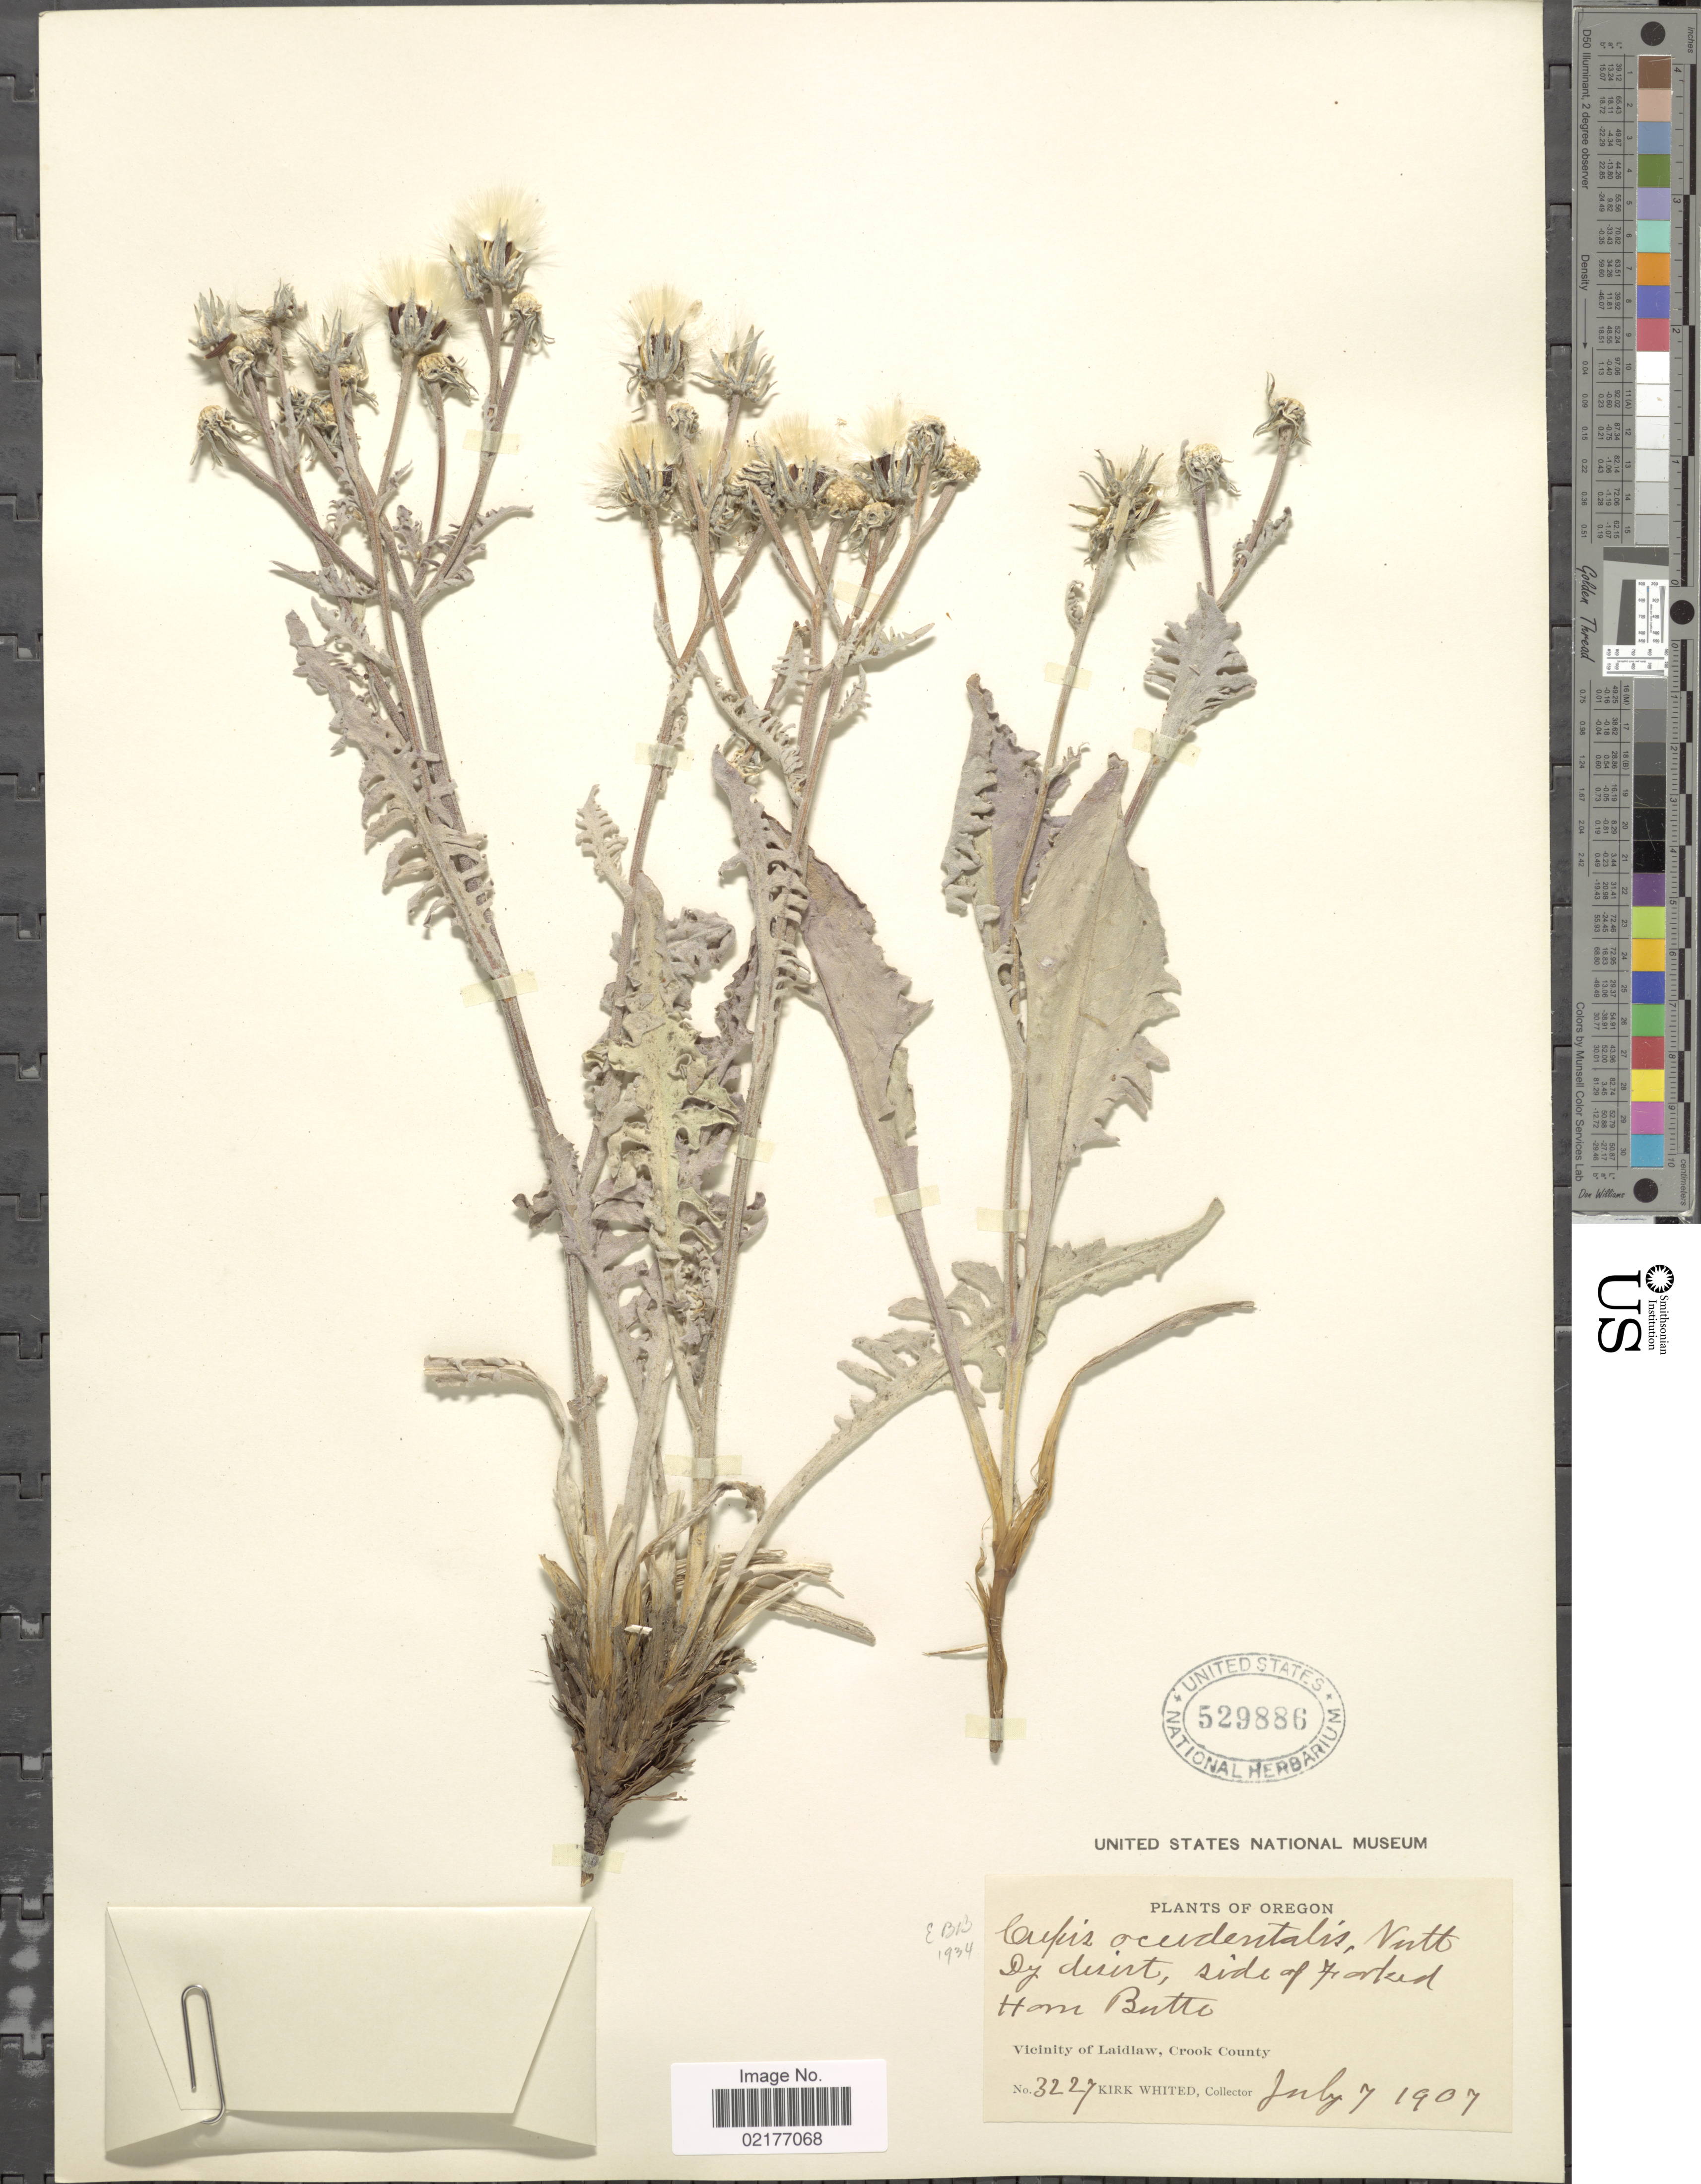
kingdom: Plantae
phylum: Tracheophyta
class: Magnoliopsida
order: Asterales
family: Asteraceae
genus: Crepis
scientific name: Crepis occidentalis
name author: Nutt.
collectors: K. Whited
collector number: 3227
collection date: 1907-07-07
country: United States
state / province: Oregon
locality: Dry desert, side of Forked Horn Butte, Vicinity of Laidlaw, Crook County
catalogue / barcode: US 529886